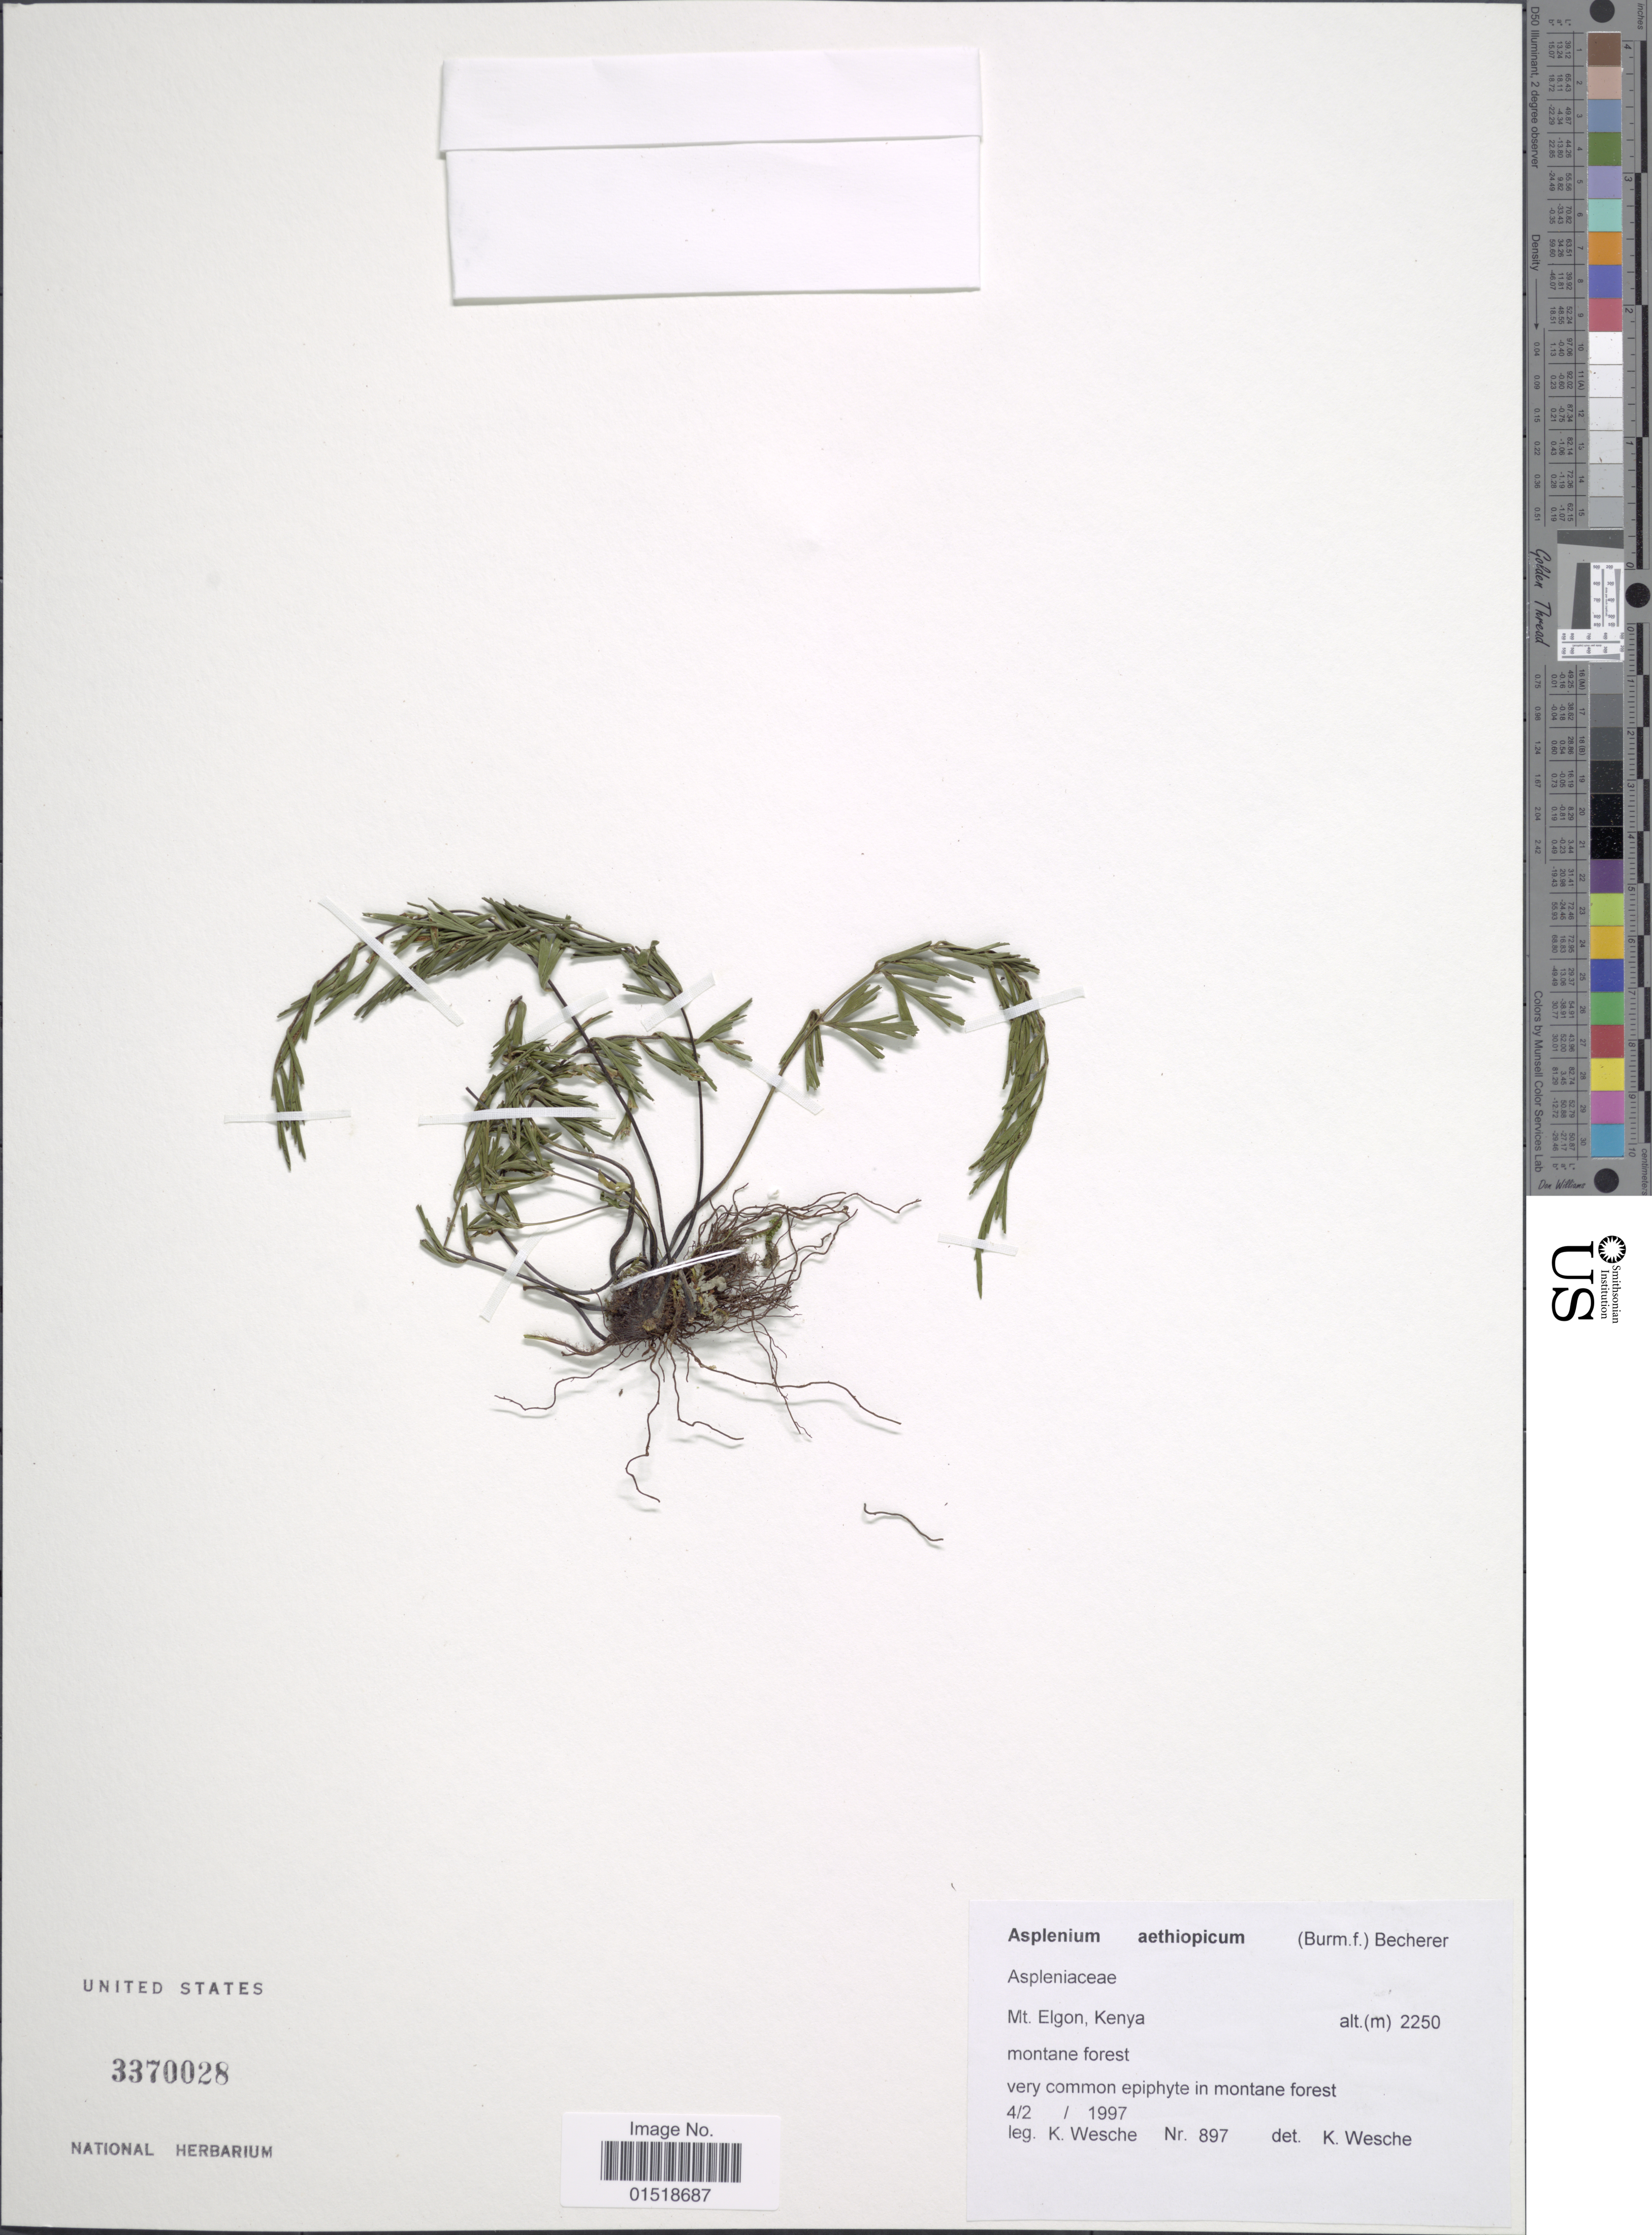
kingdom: Plantae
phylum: Tracheophyta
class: Polypodiopsida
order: Polypodiales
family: Aspleniaceae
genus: Asplenium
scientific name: Asplenium aethiopicum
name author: (Burm. f.) Bech.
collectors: K. Wesche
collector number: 897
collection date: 1997-02-04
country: Kenya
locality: Mt. Elgon.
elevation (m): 2250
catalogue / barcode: US 3370028